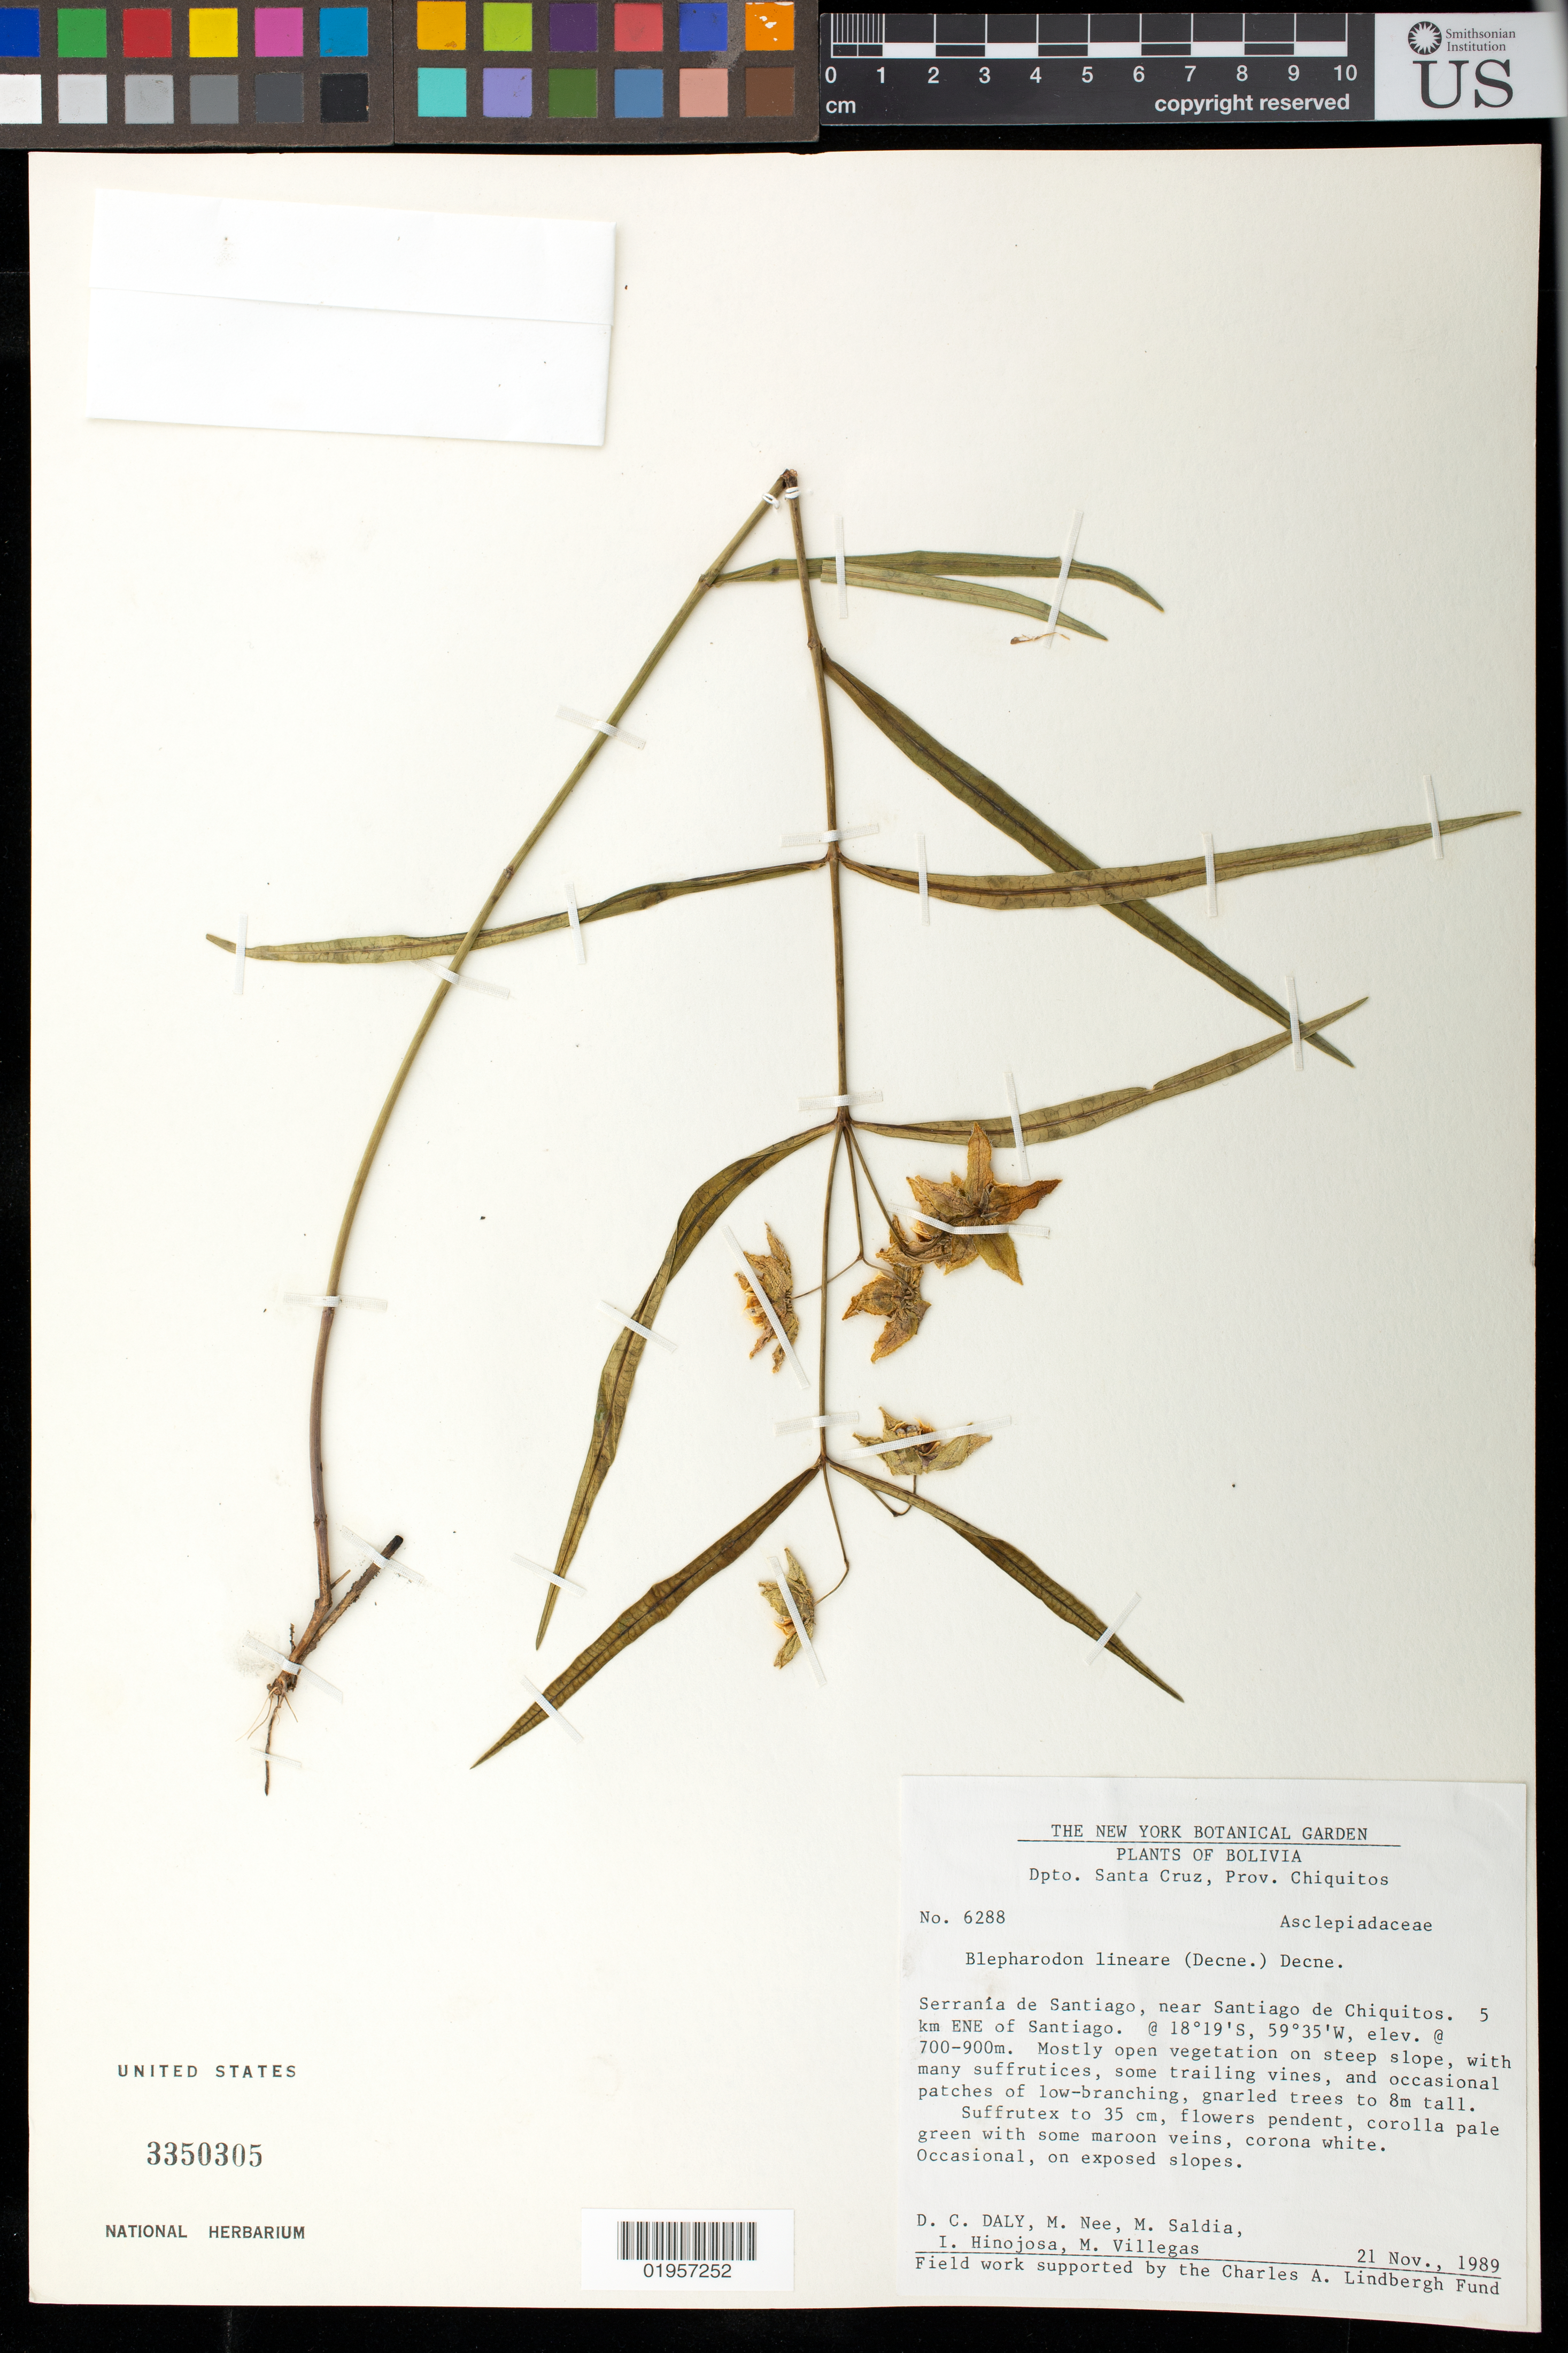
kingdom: Plantae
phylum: Tracheophyta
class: Magnoliopsida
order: Gentianales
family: Apocynaceae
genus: Blepharodon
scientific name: Blepharodon lineare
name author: (Decne.) Decne.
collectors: D. C. Daly, M. Nee, M. Saldia, I. Hinojosa & M. Villegas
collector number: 6288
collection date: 1989-11-21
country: Bolivia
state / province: Santa Cruz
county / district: Chiquitos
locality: Serrania de Santiago, near Santiago de Chiquitos, 5 km ENE of Santiago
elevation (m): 700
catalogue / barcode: US 3350305